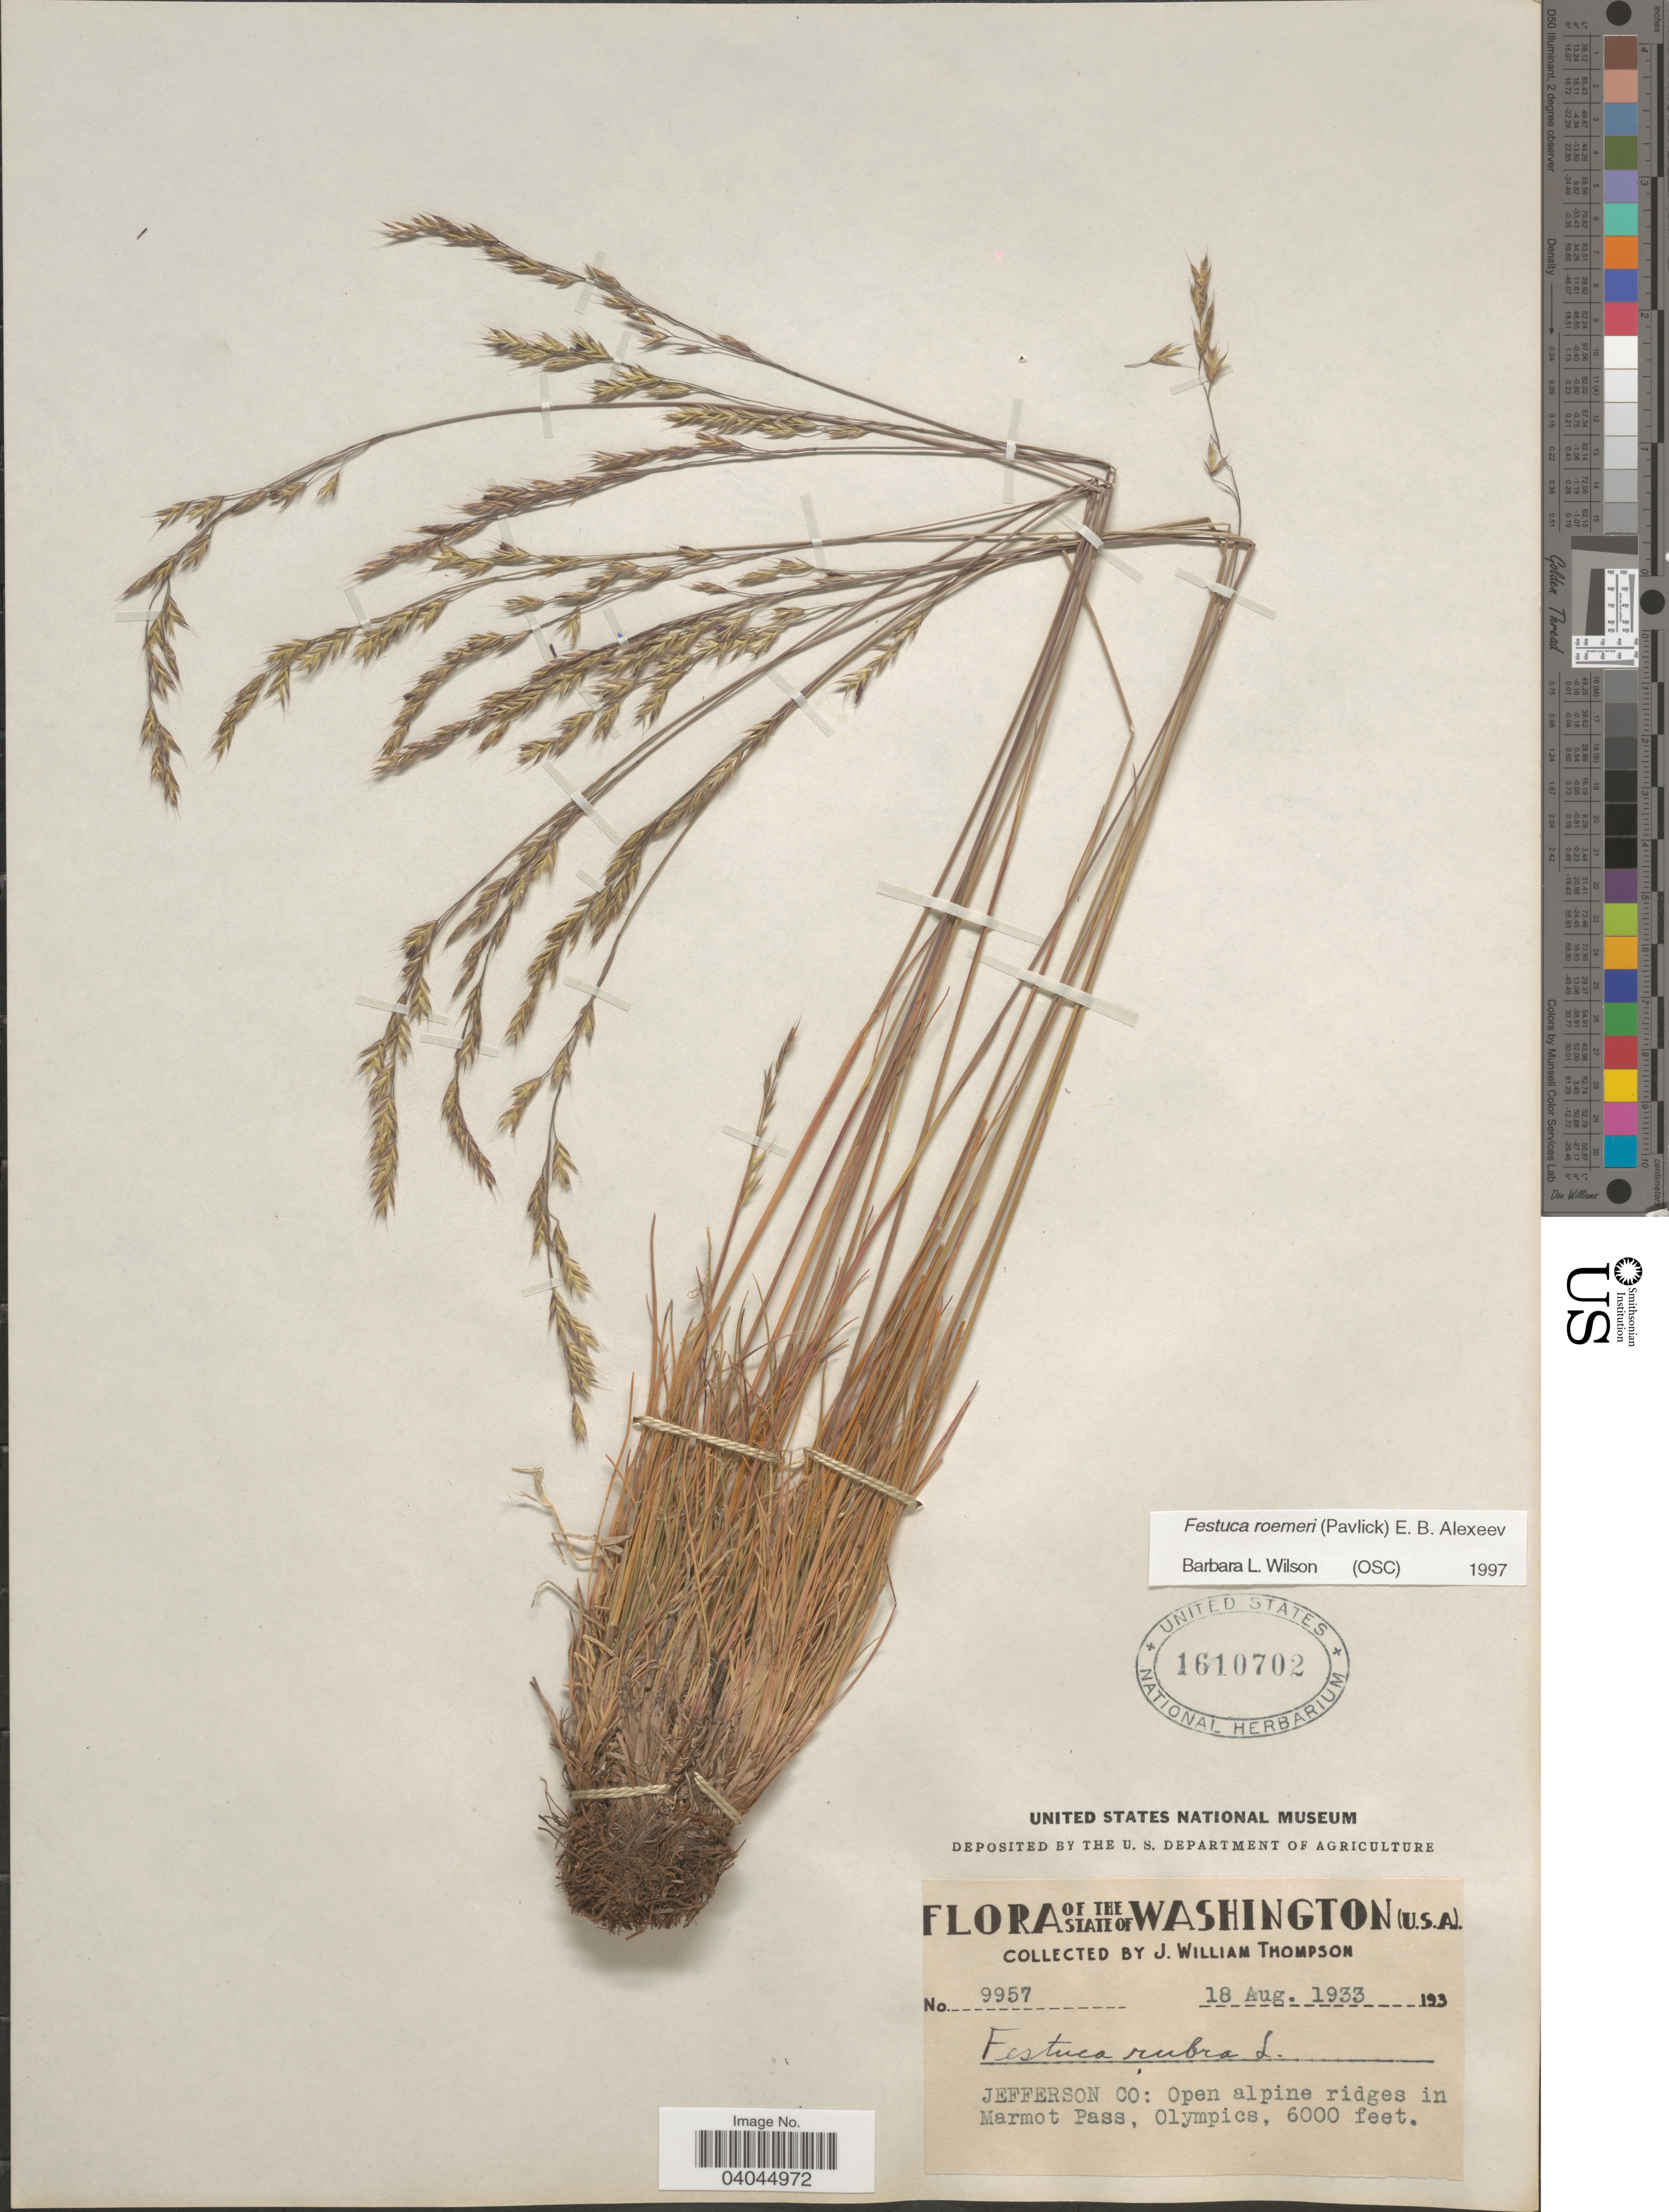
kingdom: Plantae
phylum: Tracheophyta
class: Liliopsida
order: Poales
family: Poaceae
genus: Festuca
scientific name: Festuca roemeri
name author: (Pavlick) E.B. Alexeev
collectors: J. W. Thompson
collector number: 9957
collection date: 1933-08-18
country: United States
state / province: Washington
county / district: Jefferson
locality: Jefferson Co: Open alpine ridges in Marmot Pass, Olympics.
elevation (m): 1829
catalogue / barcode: US 1610702